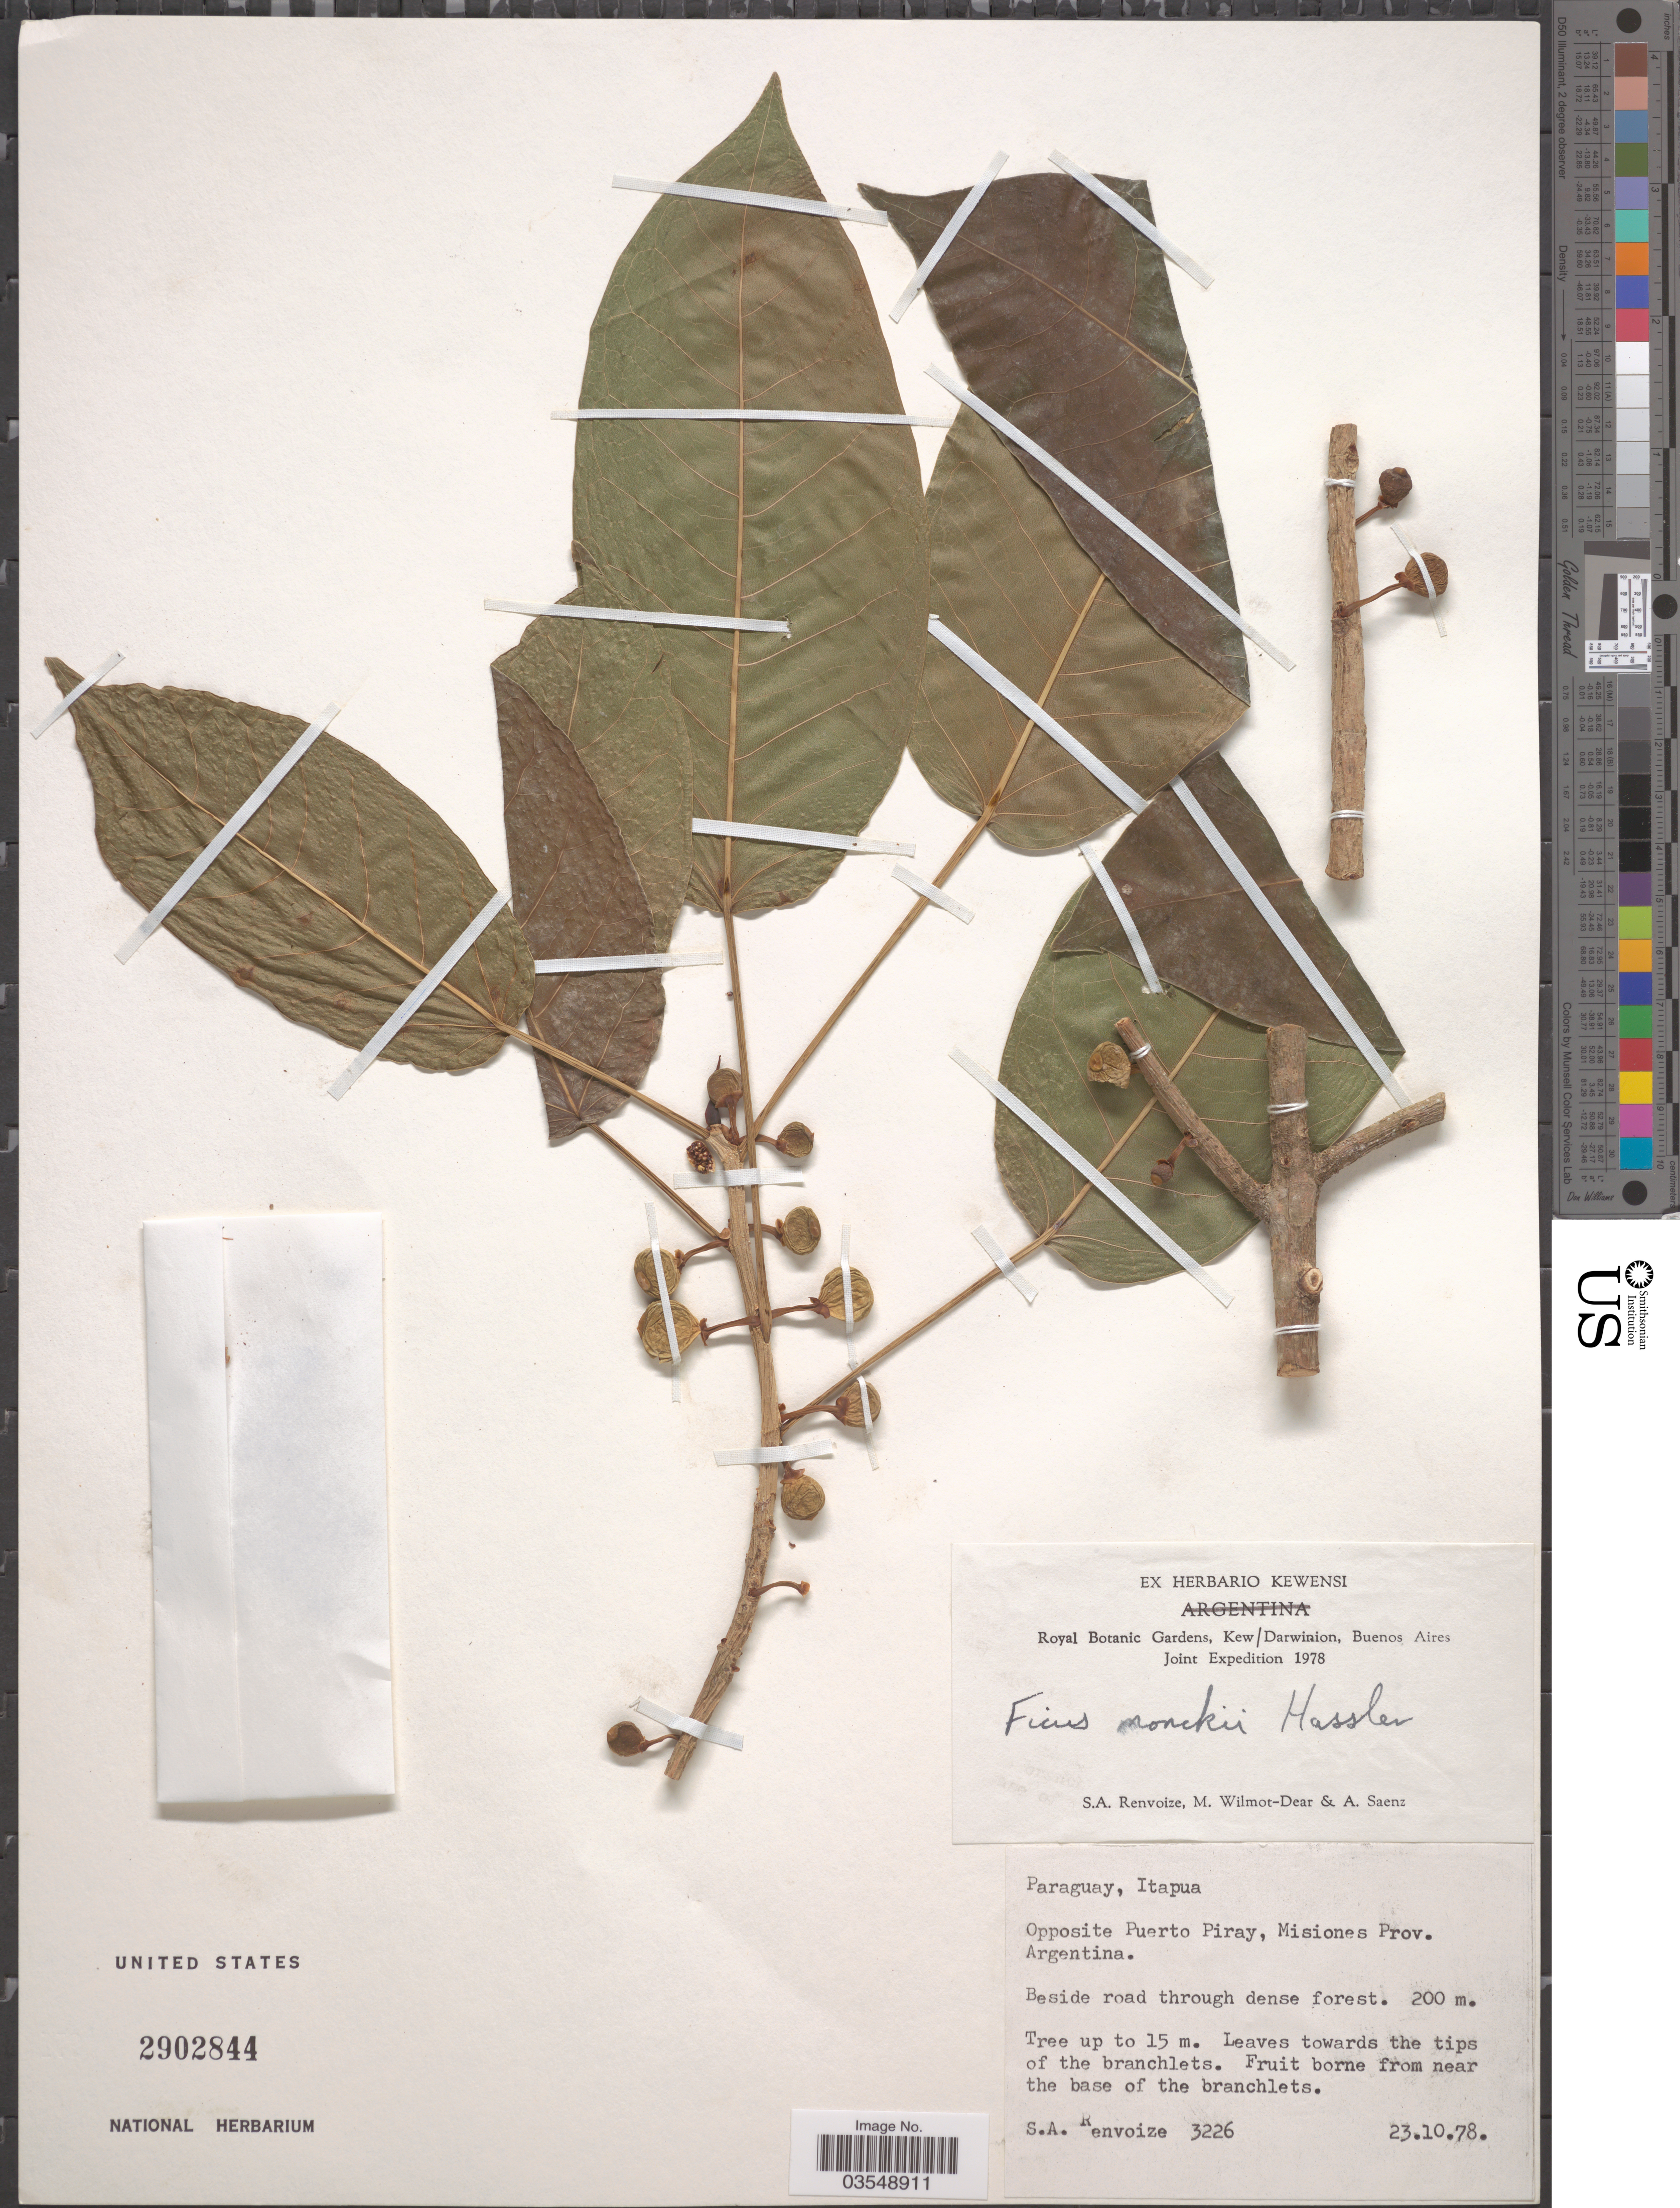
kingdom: Plantae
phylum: Tracheophyta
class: Magnoliopsida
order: Rosales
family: Moraceae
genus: Ficus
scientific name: Ficus enormis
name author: Mart. ex Miq.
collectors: S. A. Renvoize, M. Wilmot-Dear & A. Saenz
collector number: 3226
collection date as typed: Transcribed d/m/y: 23/10/78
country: Argentina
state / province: Misiones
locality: Paraguay, Itapua. Opposite Puerto Piray.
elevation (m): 200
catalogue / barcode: US 2902844